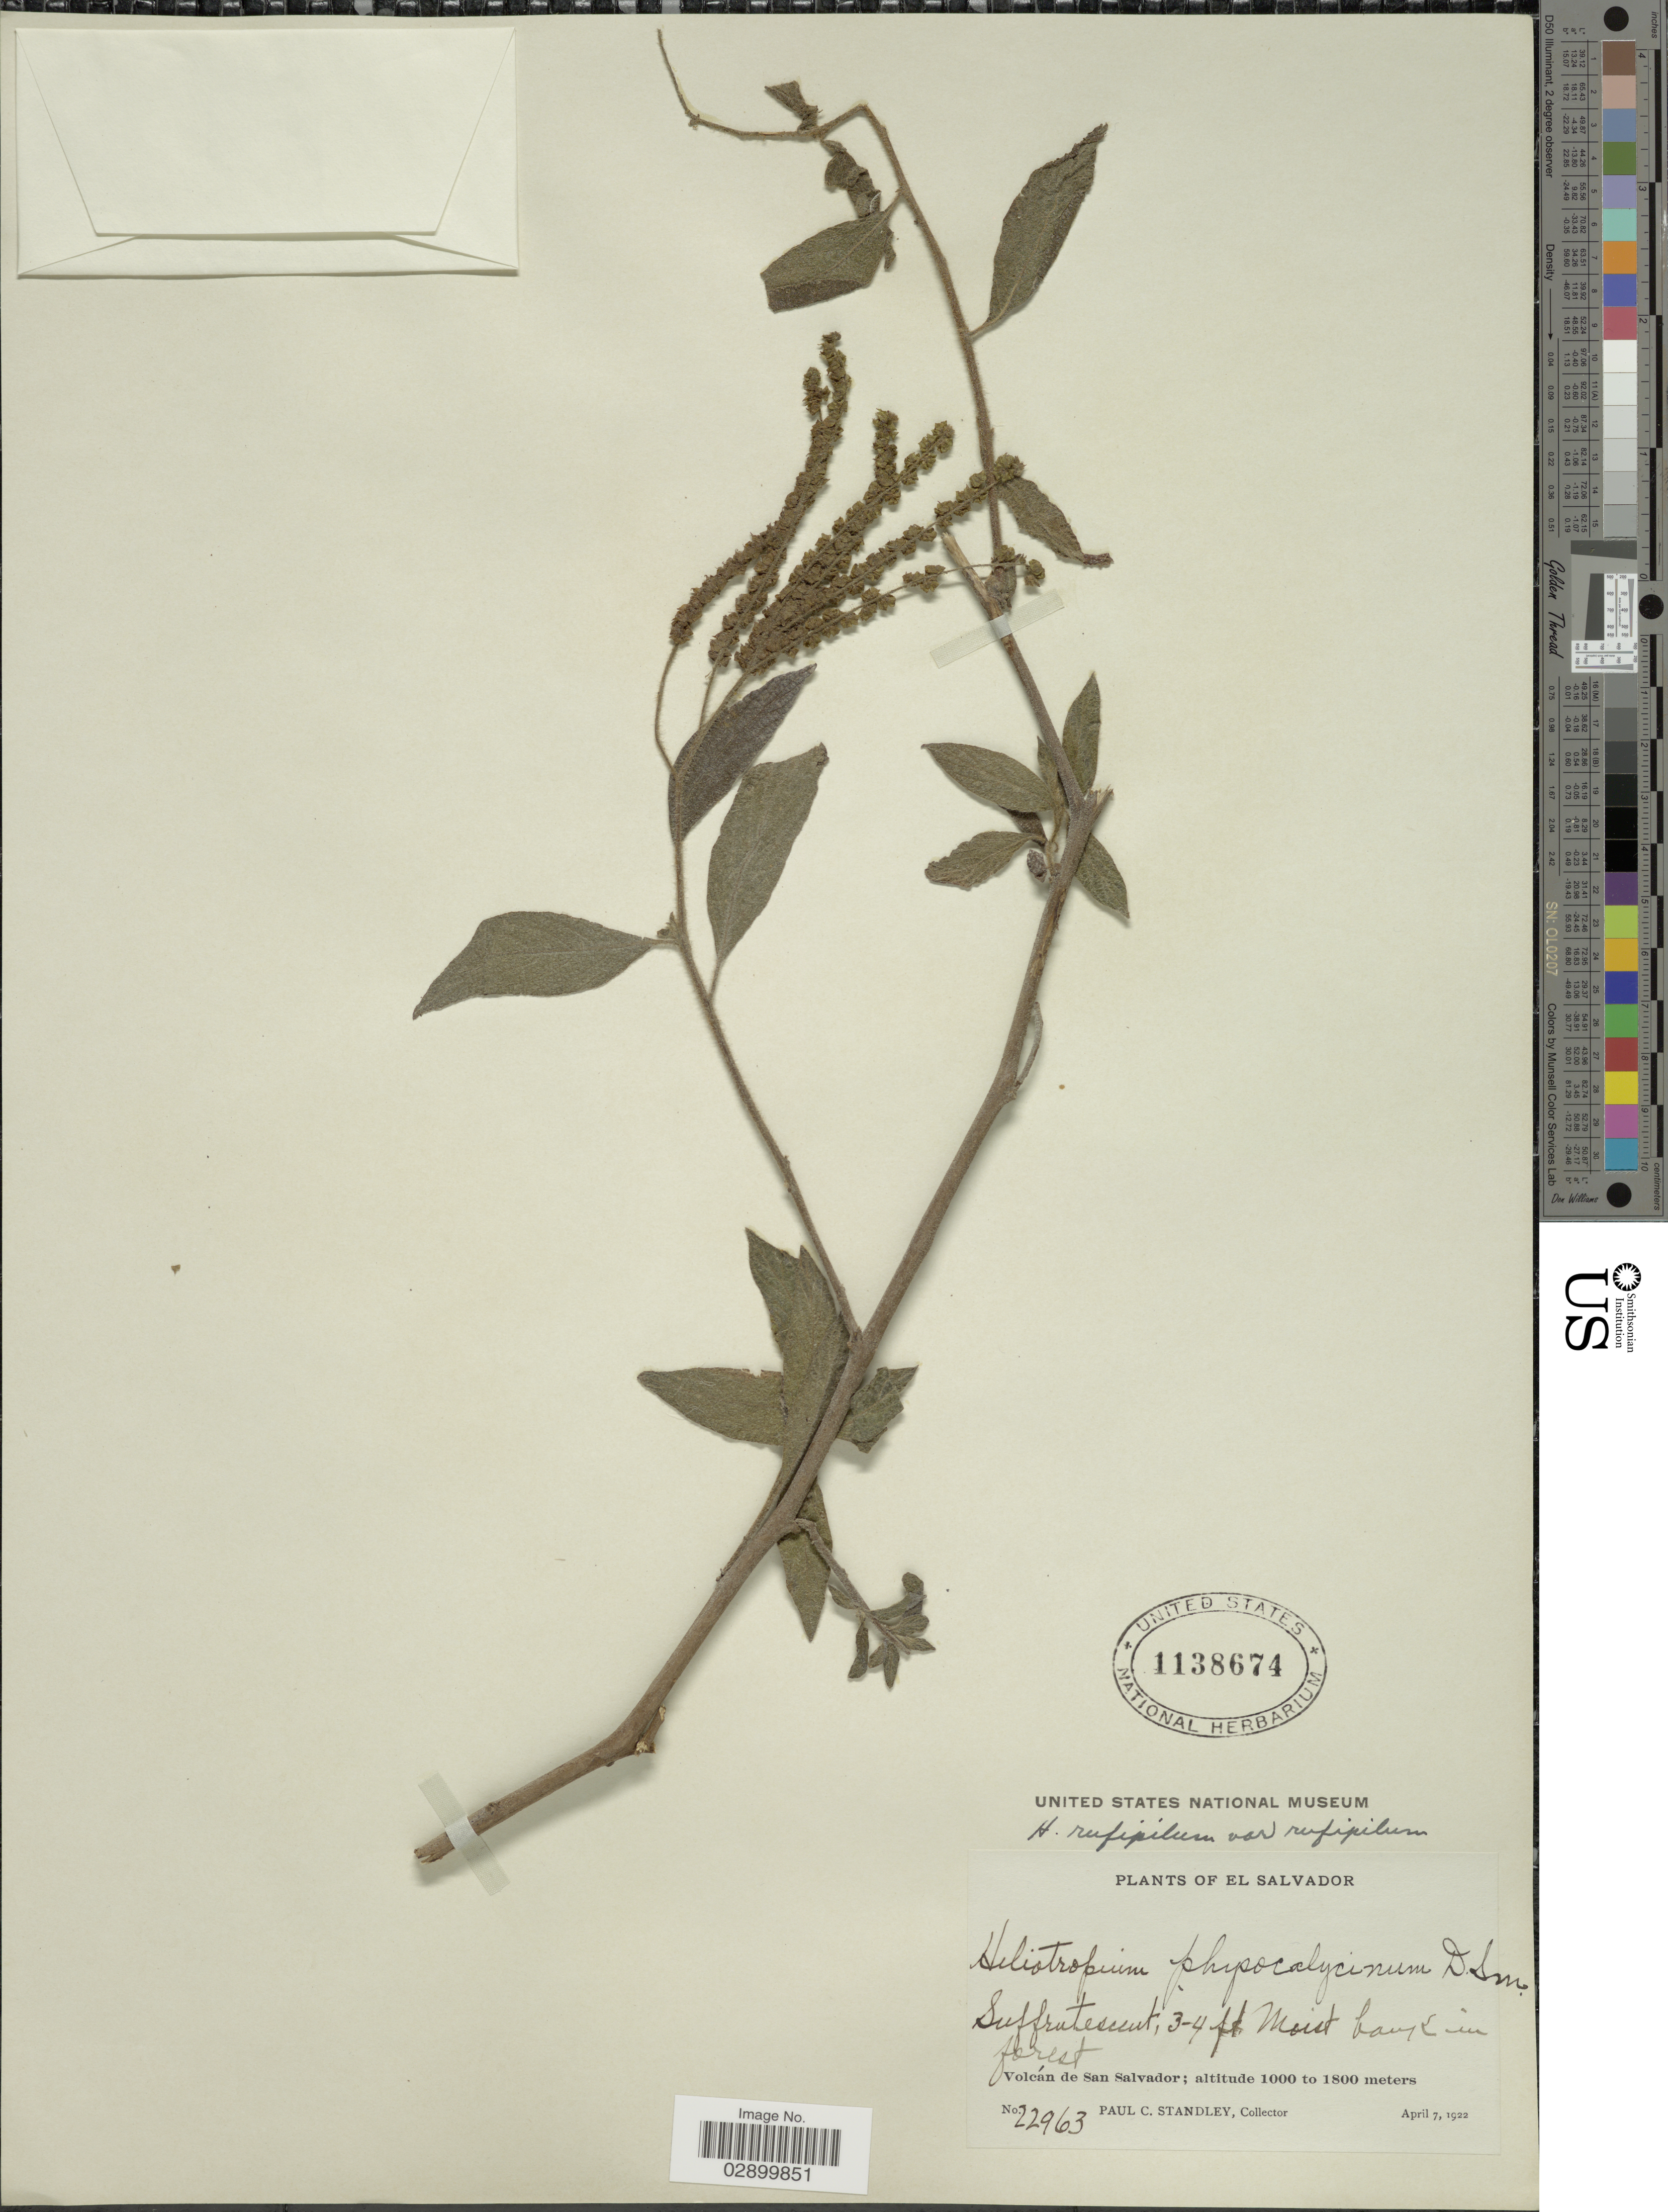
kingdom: Plantae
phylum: Tracheophyta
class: Magnoliopsida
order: Boraginales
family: Heliotropiaceae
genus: Heliotropium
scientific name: Heliotropium rufipilum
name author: (Benth.) I.M. Johnst.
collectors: P. C. Standley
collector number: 22963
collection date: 1922-04-07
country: El Salvador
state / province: San Salvador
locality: Volcán de San Salvador.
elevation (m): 1000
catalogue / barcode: US 1138674